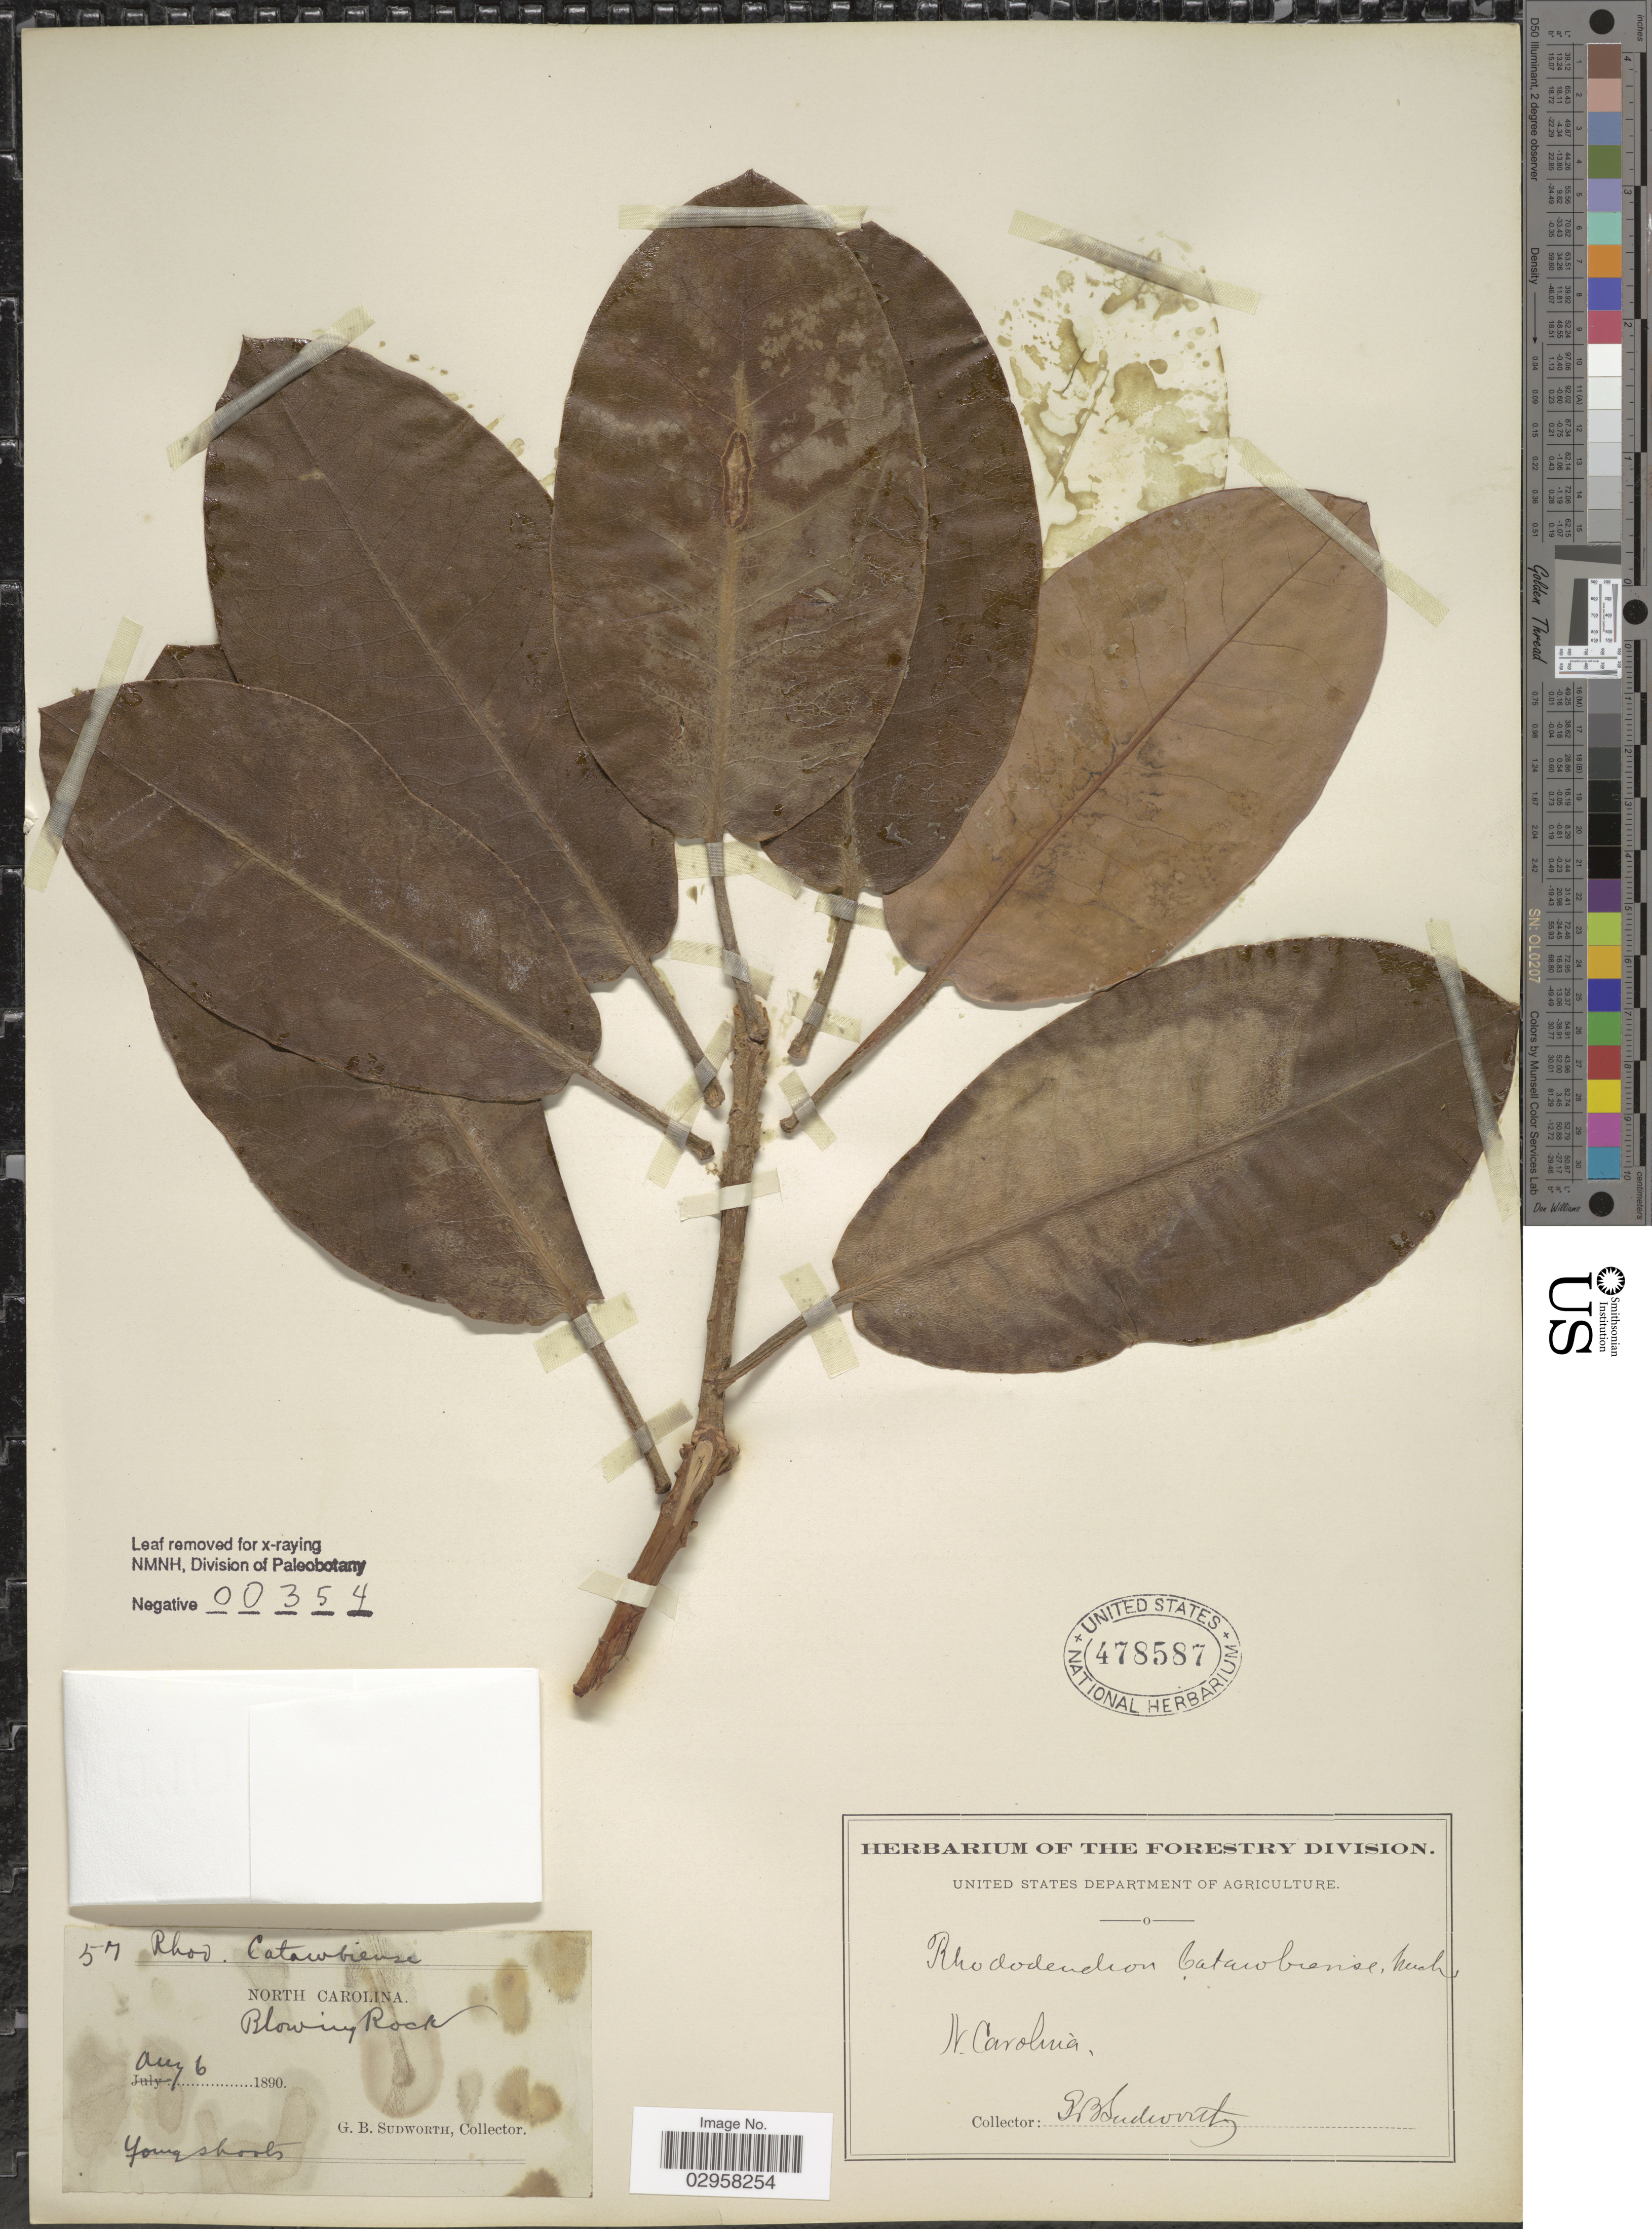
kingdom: Plantae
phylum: Tracheophyta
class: Magnoliopsida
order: Ericales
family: Ericaceae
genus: Rhododendron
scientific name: Rhododendron catawbiense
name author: Michx.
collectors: G. B. Sudworth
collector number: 57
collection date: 1890-08-06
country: United States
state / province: North Carolina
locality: Blowing Rock.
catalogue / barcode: US 478587